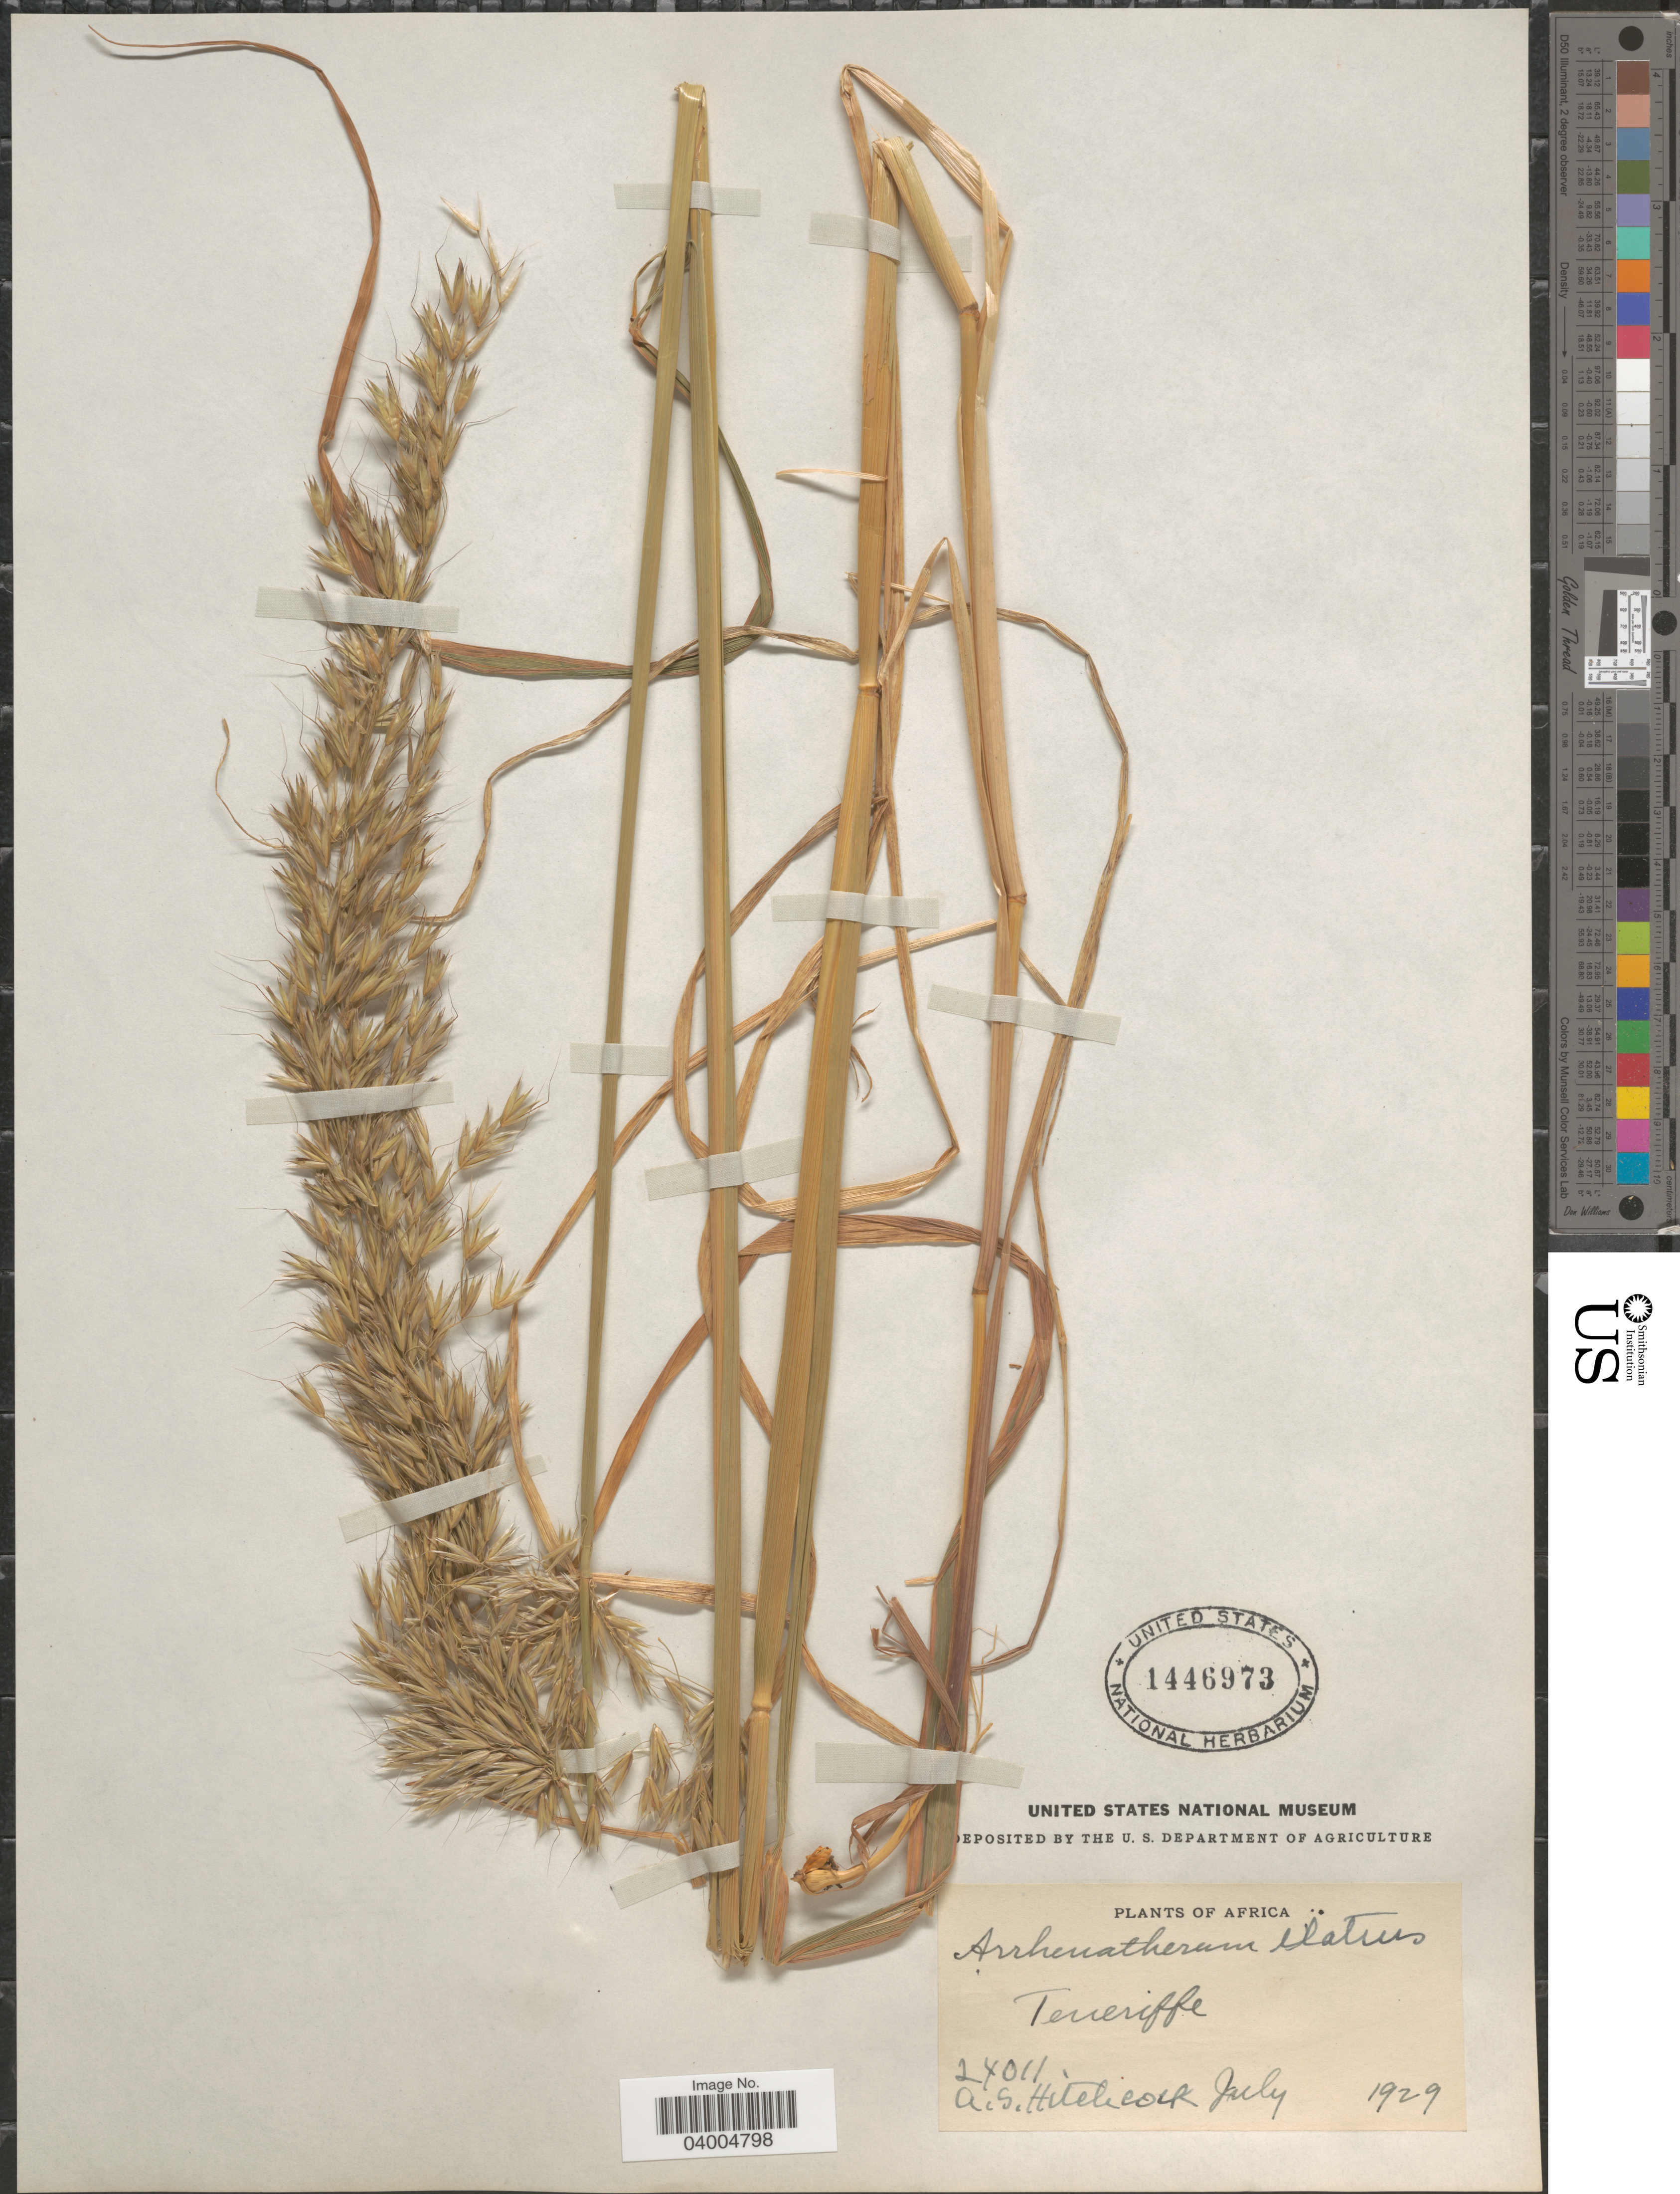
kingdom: Plantae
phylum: Tracheophyta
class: Liliopsida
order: Poales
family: Poaceae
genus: Arrhenatherum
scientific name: Arrhenatherum elatius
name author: (L.) J. Presl & C. Presl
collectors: A. S. Hitchcock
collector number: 24011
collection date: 1929-07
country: Spain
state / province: Canarias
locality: Teneriffe.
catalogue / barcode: US 1446973